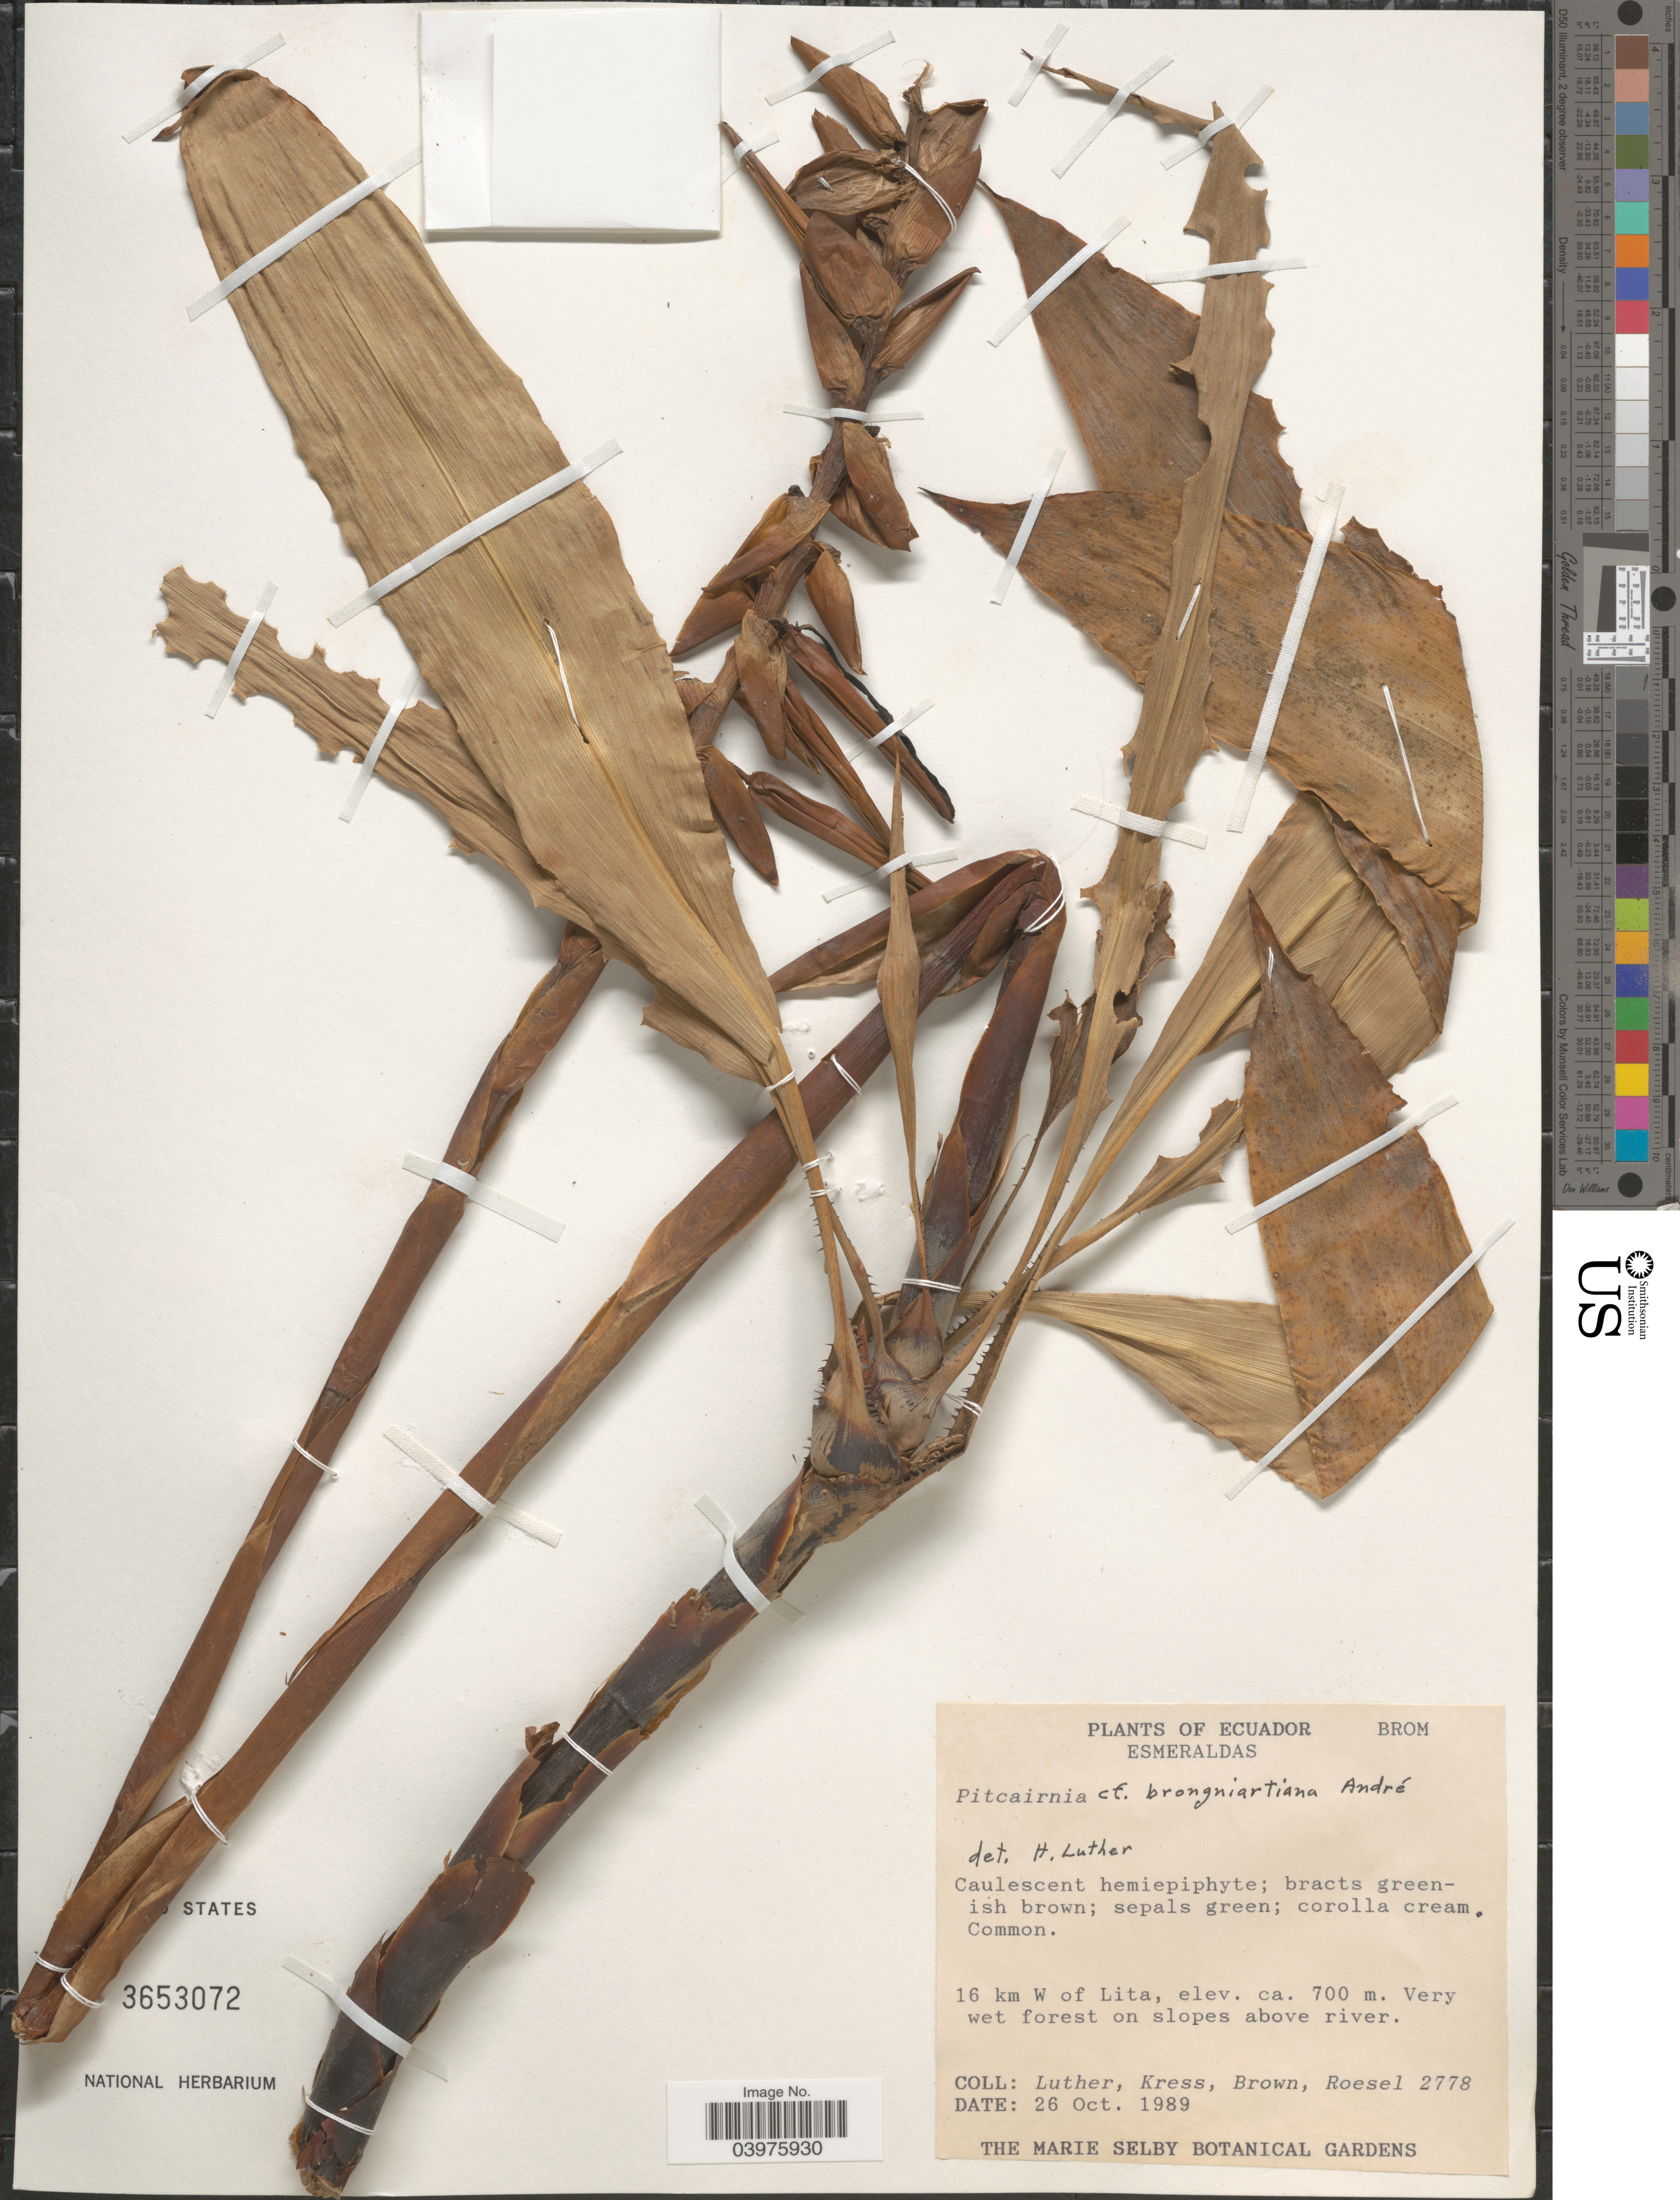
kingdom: Plantae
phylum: Tracheophyta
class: Liliopsida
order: Poales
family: Bromeliaceae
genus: Pitcairnia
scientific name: Pitcairnia brongniartiana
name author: André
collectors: -- Luther, -- Kress, -- Brown & Roesel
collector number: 2778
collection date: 1989-10-26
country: Ecuador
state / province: Esmeraldas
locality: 16 km W of Lita. Very wet forest on slopes above river.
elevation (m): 700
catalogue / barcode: US 3653072